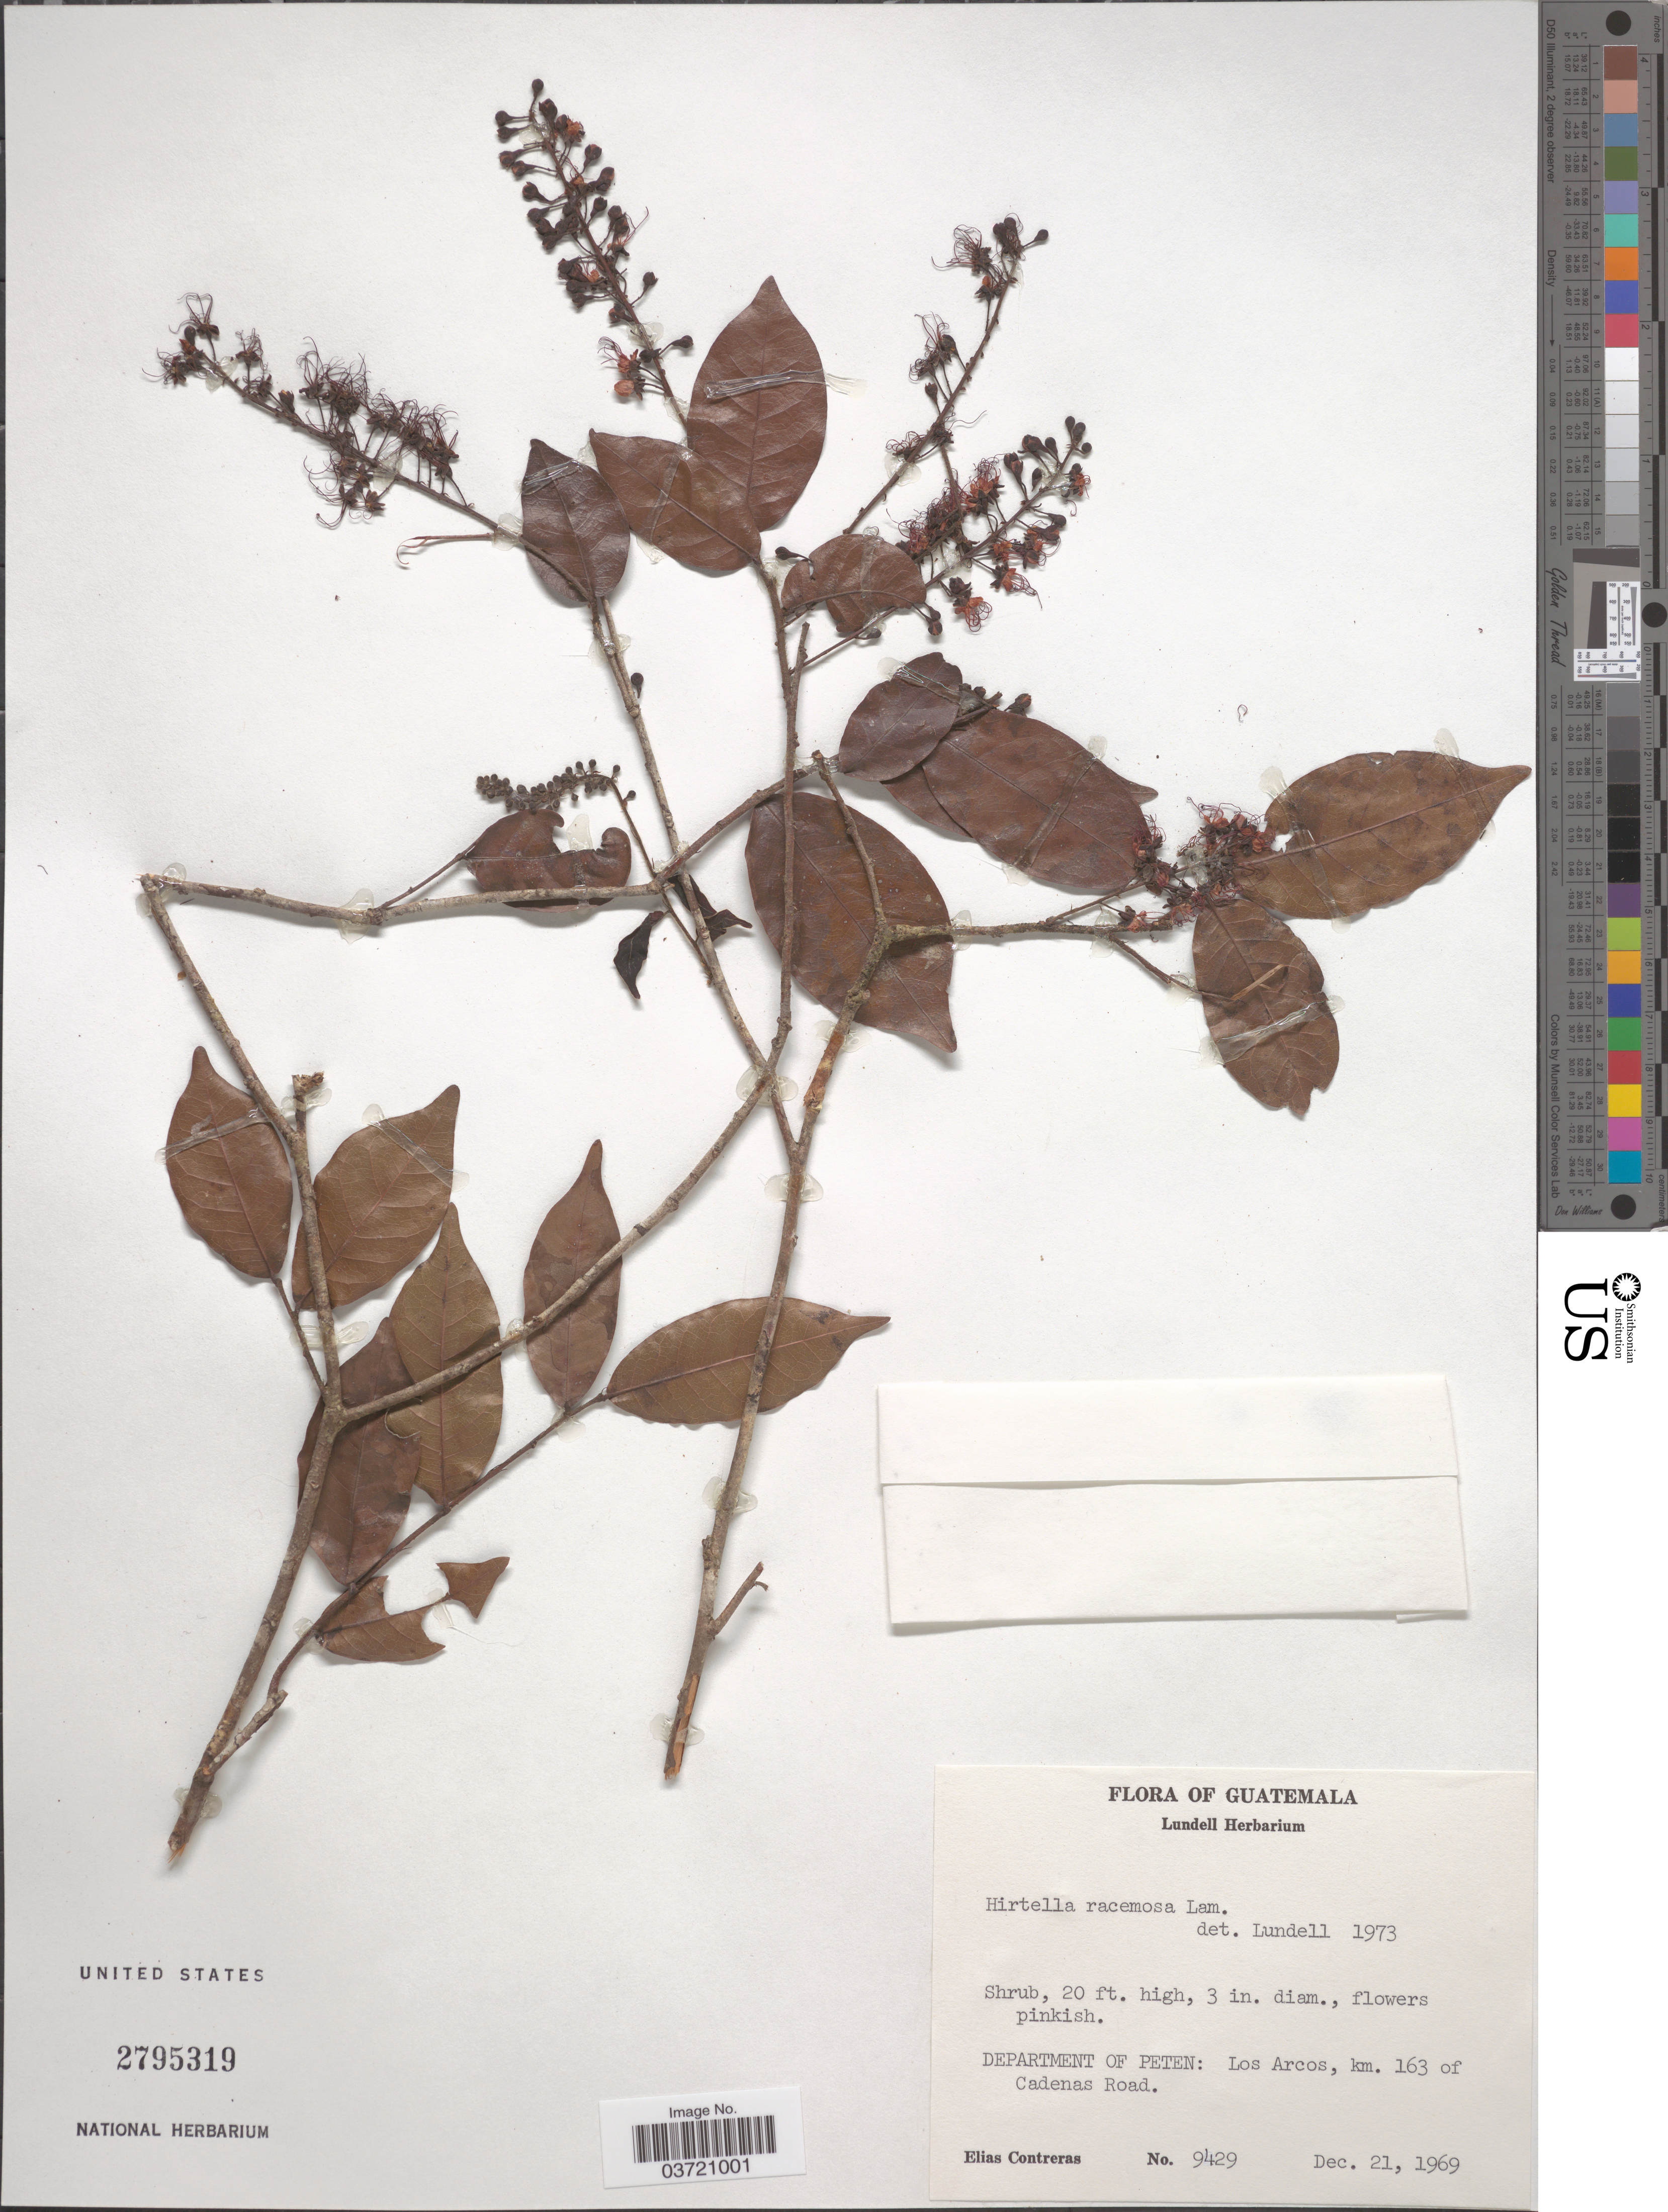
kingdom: Plantae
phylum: Tracheophyta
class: Magnoliopsida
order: Malpighiales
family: Chrysobalanaceae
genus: Hirtella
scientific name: Hirtella racemosa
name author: Lam.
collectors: E. Contreras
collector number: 9429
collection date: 1969-12-21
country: Guatemala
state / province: El Peten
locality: Los Arcos, km. 163 of Cadenas Road.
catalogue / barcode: US 2795319